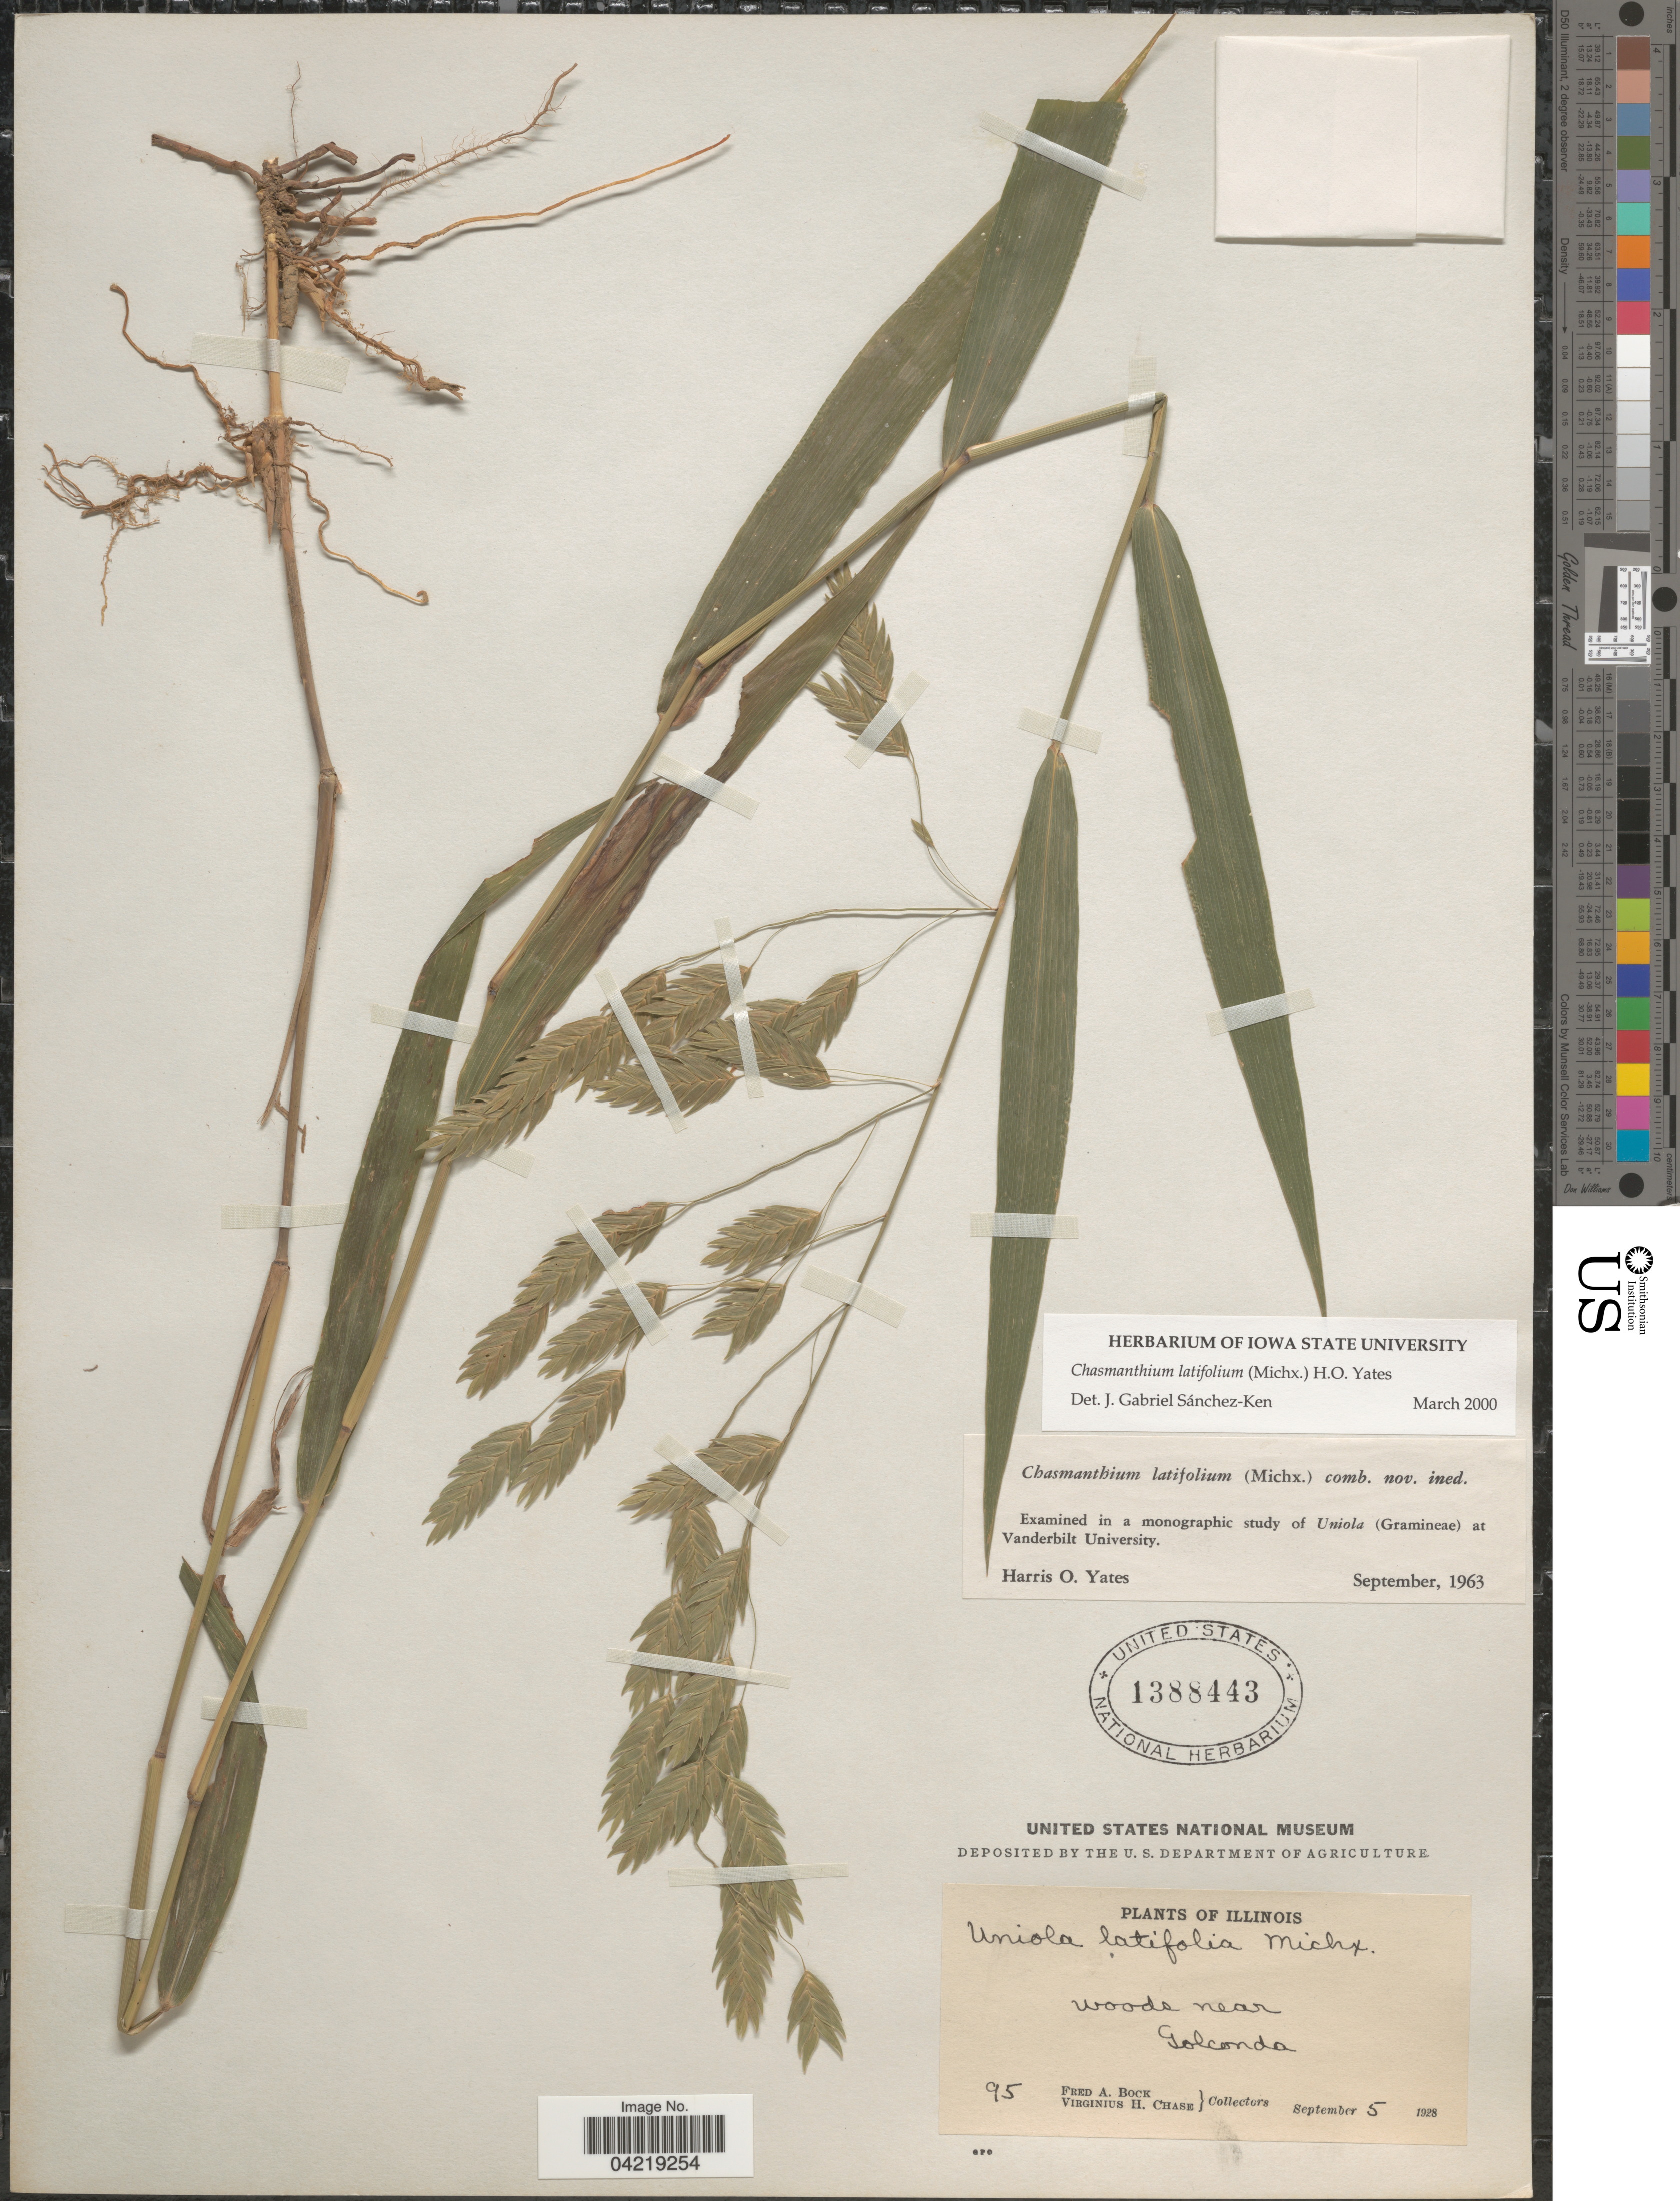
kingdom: Plantae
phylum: Tracheophyta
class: Liliopsida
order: Poales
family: Poaceae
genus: Chasmanthium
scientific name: Chasmanthium latifolium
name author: (Michx.) H.O. Yates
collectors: F. Bock & V. H. Chase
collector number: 95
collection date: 1928-09-05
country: United States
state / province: Illinois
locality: Woods near Golconda.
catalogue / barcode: US 1388443